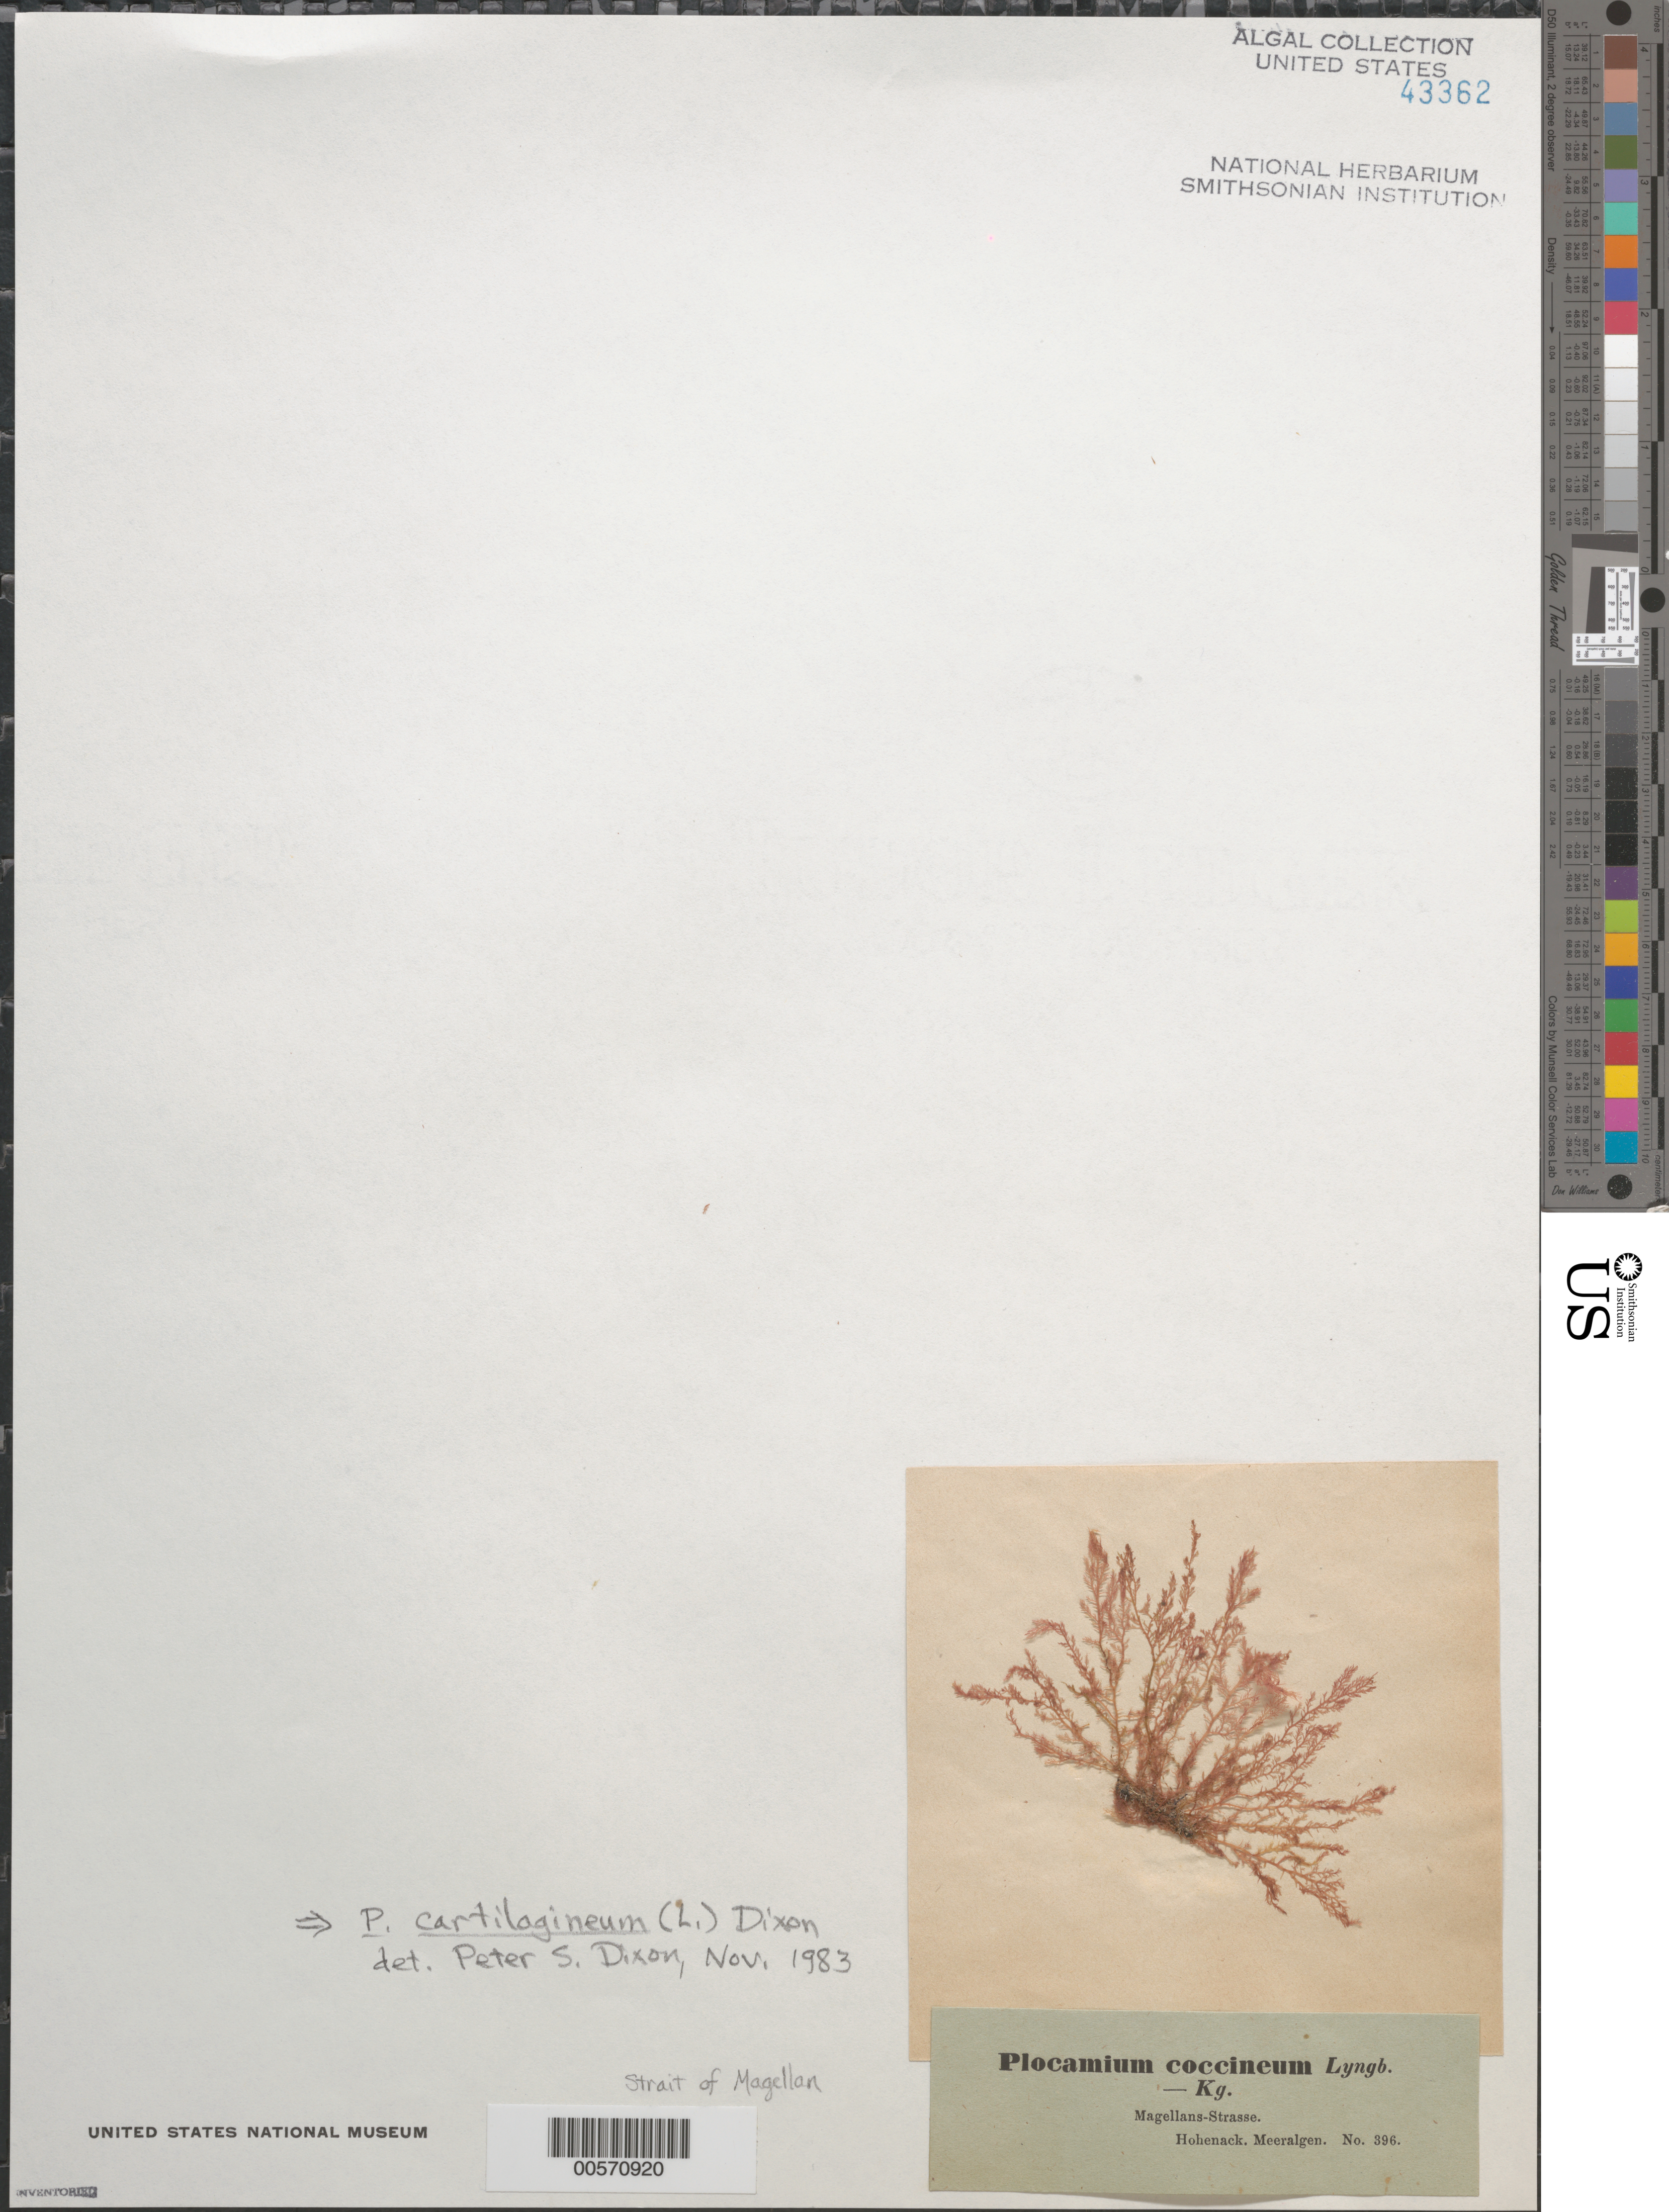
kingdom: Plantae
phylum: Rhodophyta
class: Florideophyceae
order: Plocamiales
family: Plocamiaceae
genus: Plocamium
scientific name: Plocamium cartilagineum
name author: (L.) P.S. Dixon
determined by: Dixon, P. S.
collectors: R. F. Hohenacker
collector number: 396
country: Chile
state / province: Magallanes y de la Antártica Chilena (XII)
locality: Strait of Magellan (Magellans-Strasse)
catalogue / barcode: US 43362